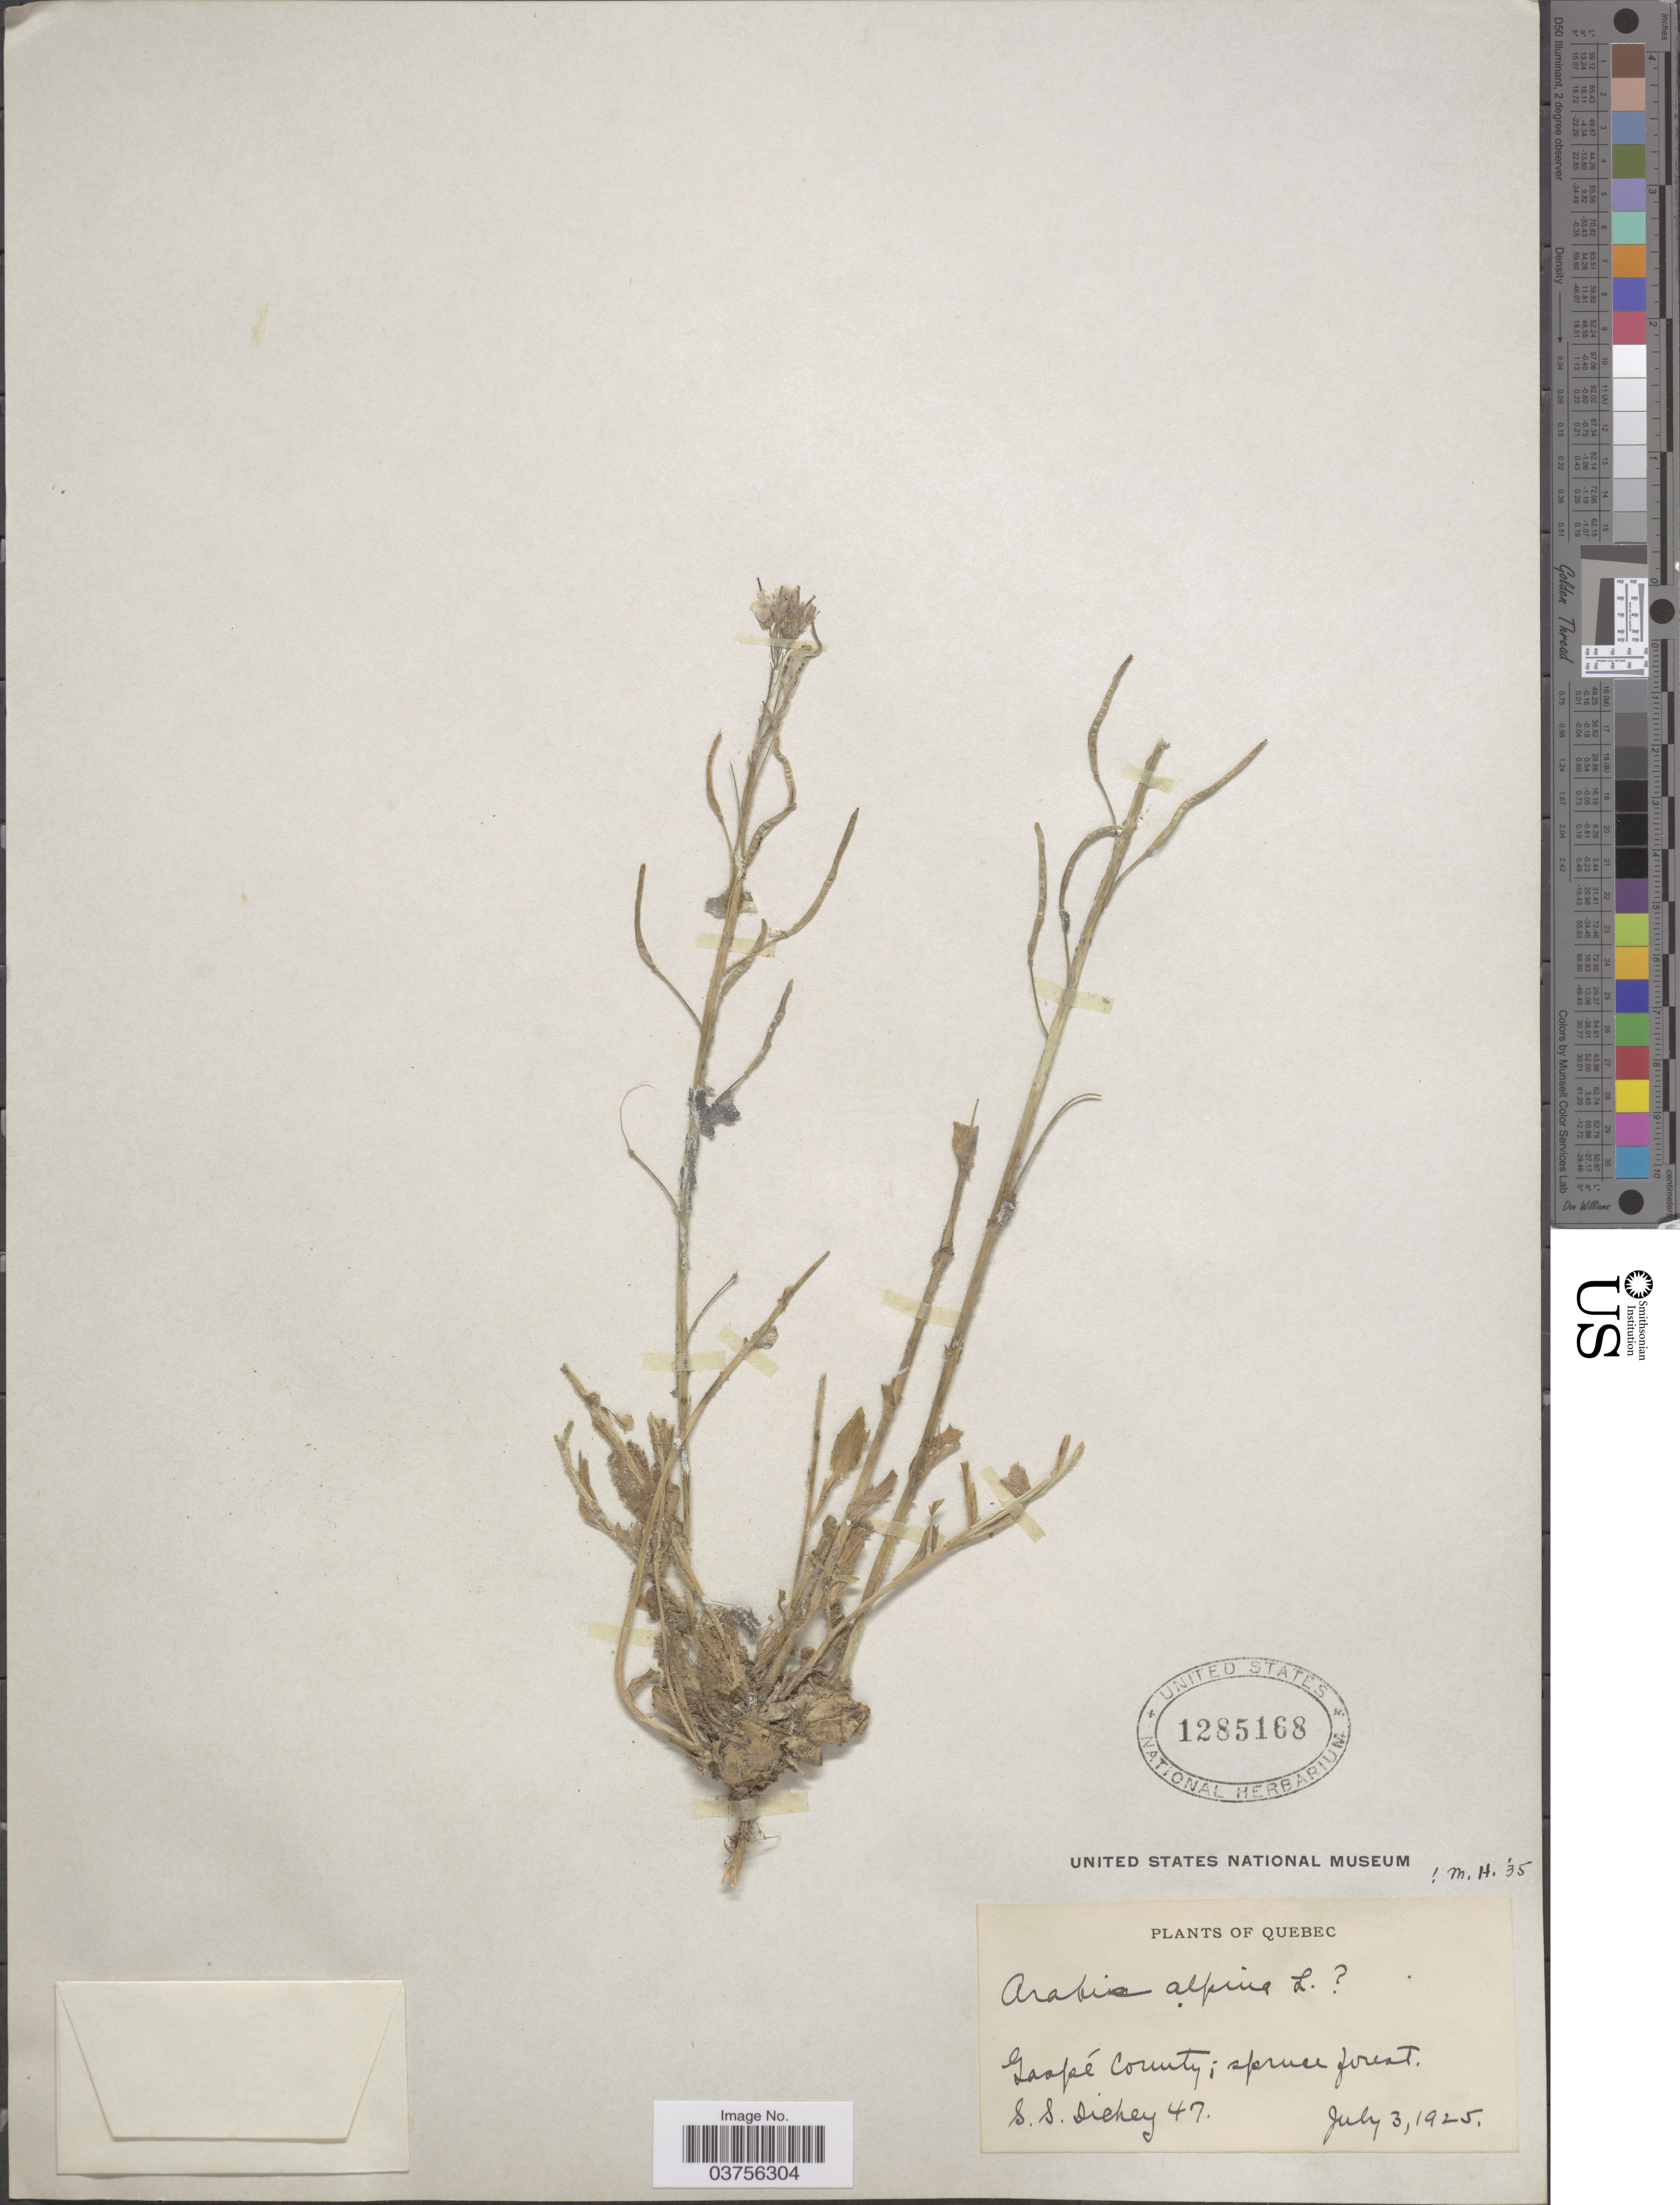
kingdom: Plantae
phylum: Tracheophyta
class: Magnoliopsida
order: Brassicales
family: Brassicaceae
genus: Arabis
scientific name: Arabis alpina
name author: L.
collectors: S. Dickey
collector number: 47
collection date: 1925-07-03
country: Canada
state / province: Quebec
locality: Gaspé County.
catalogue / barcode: US 1285168